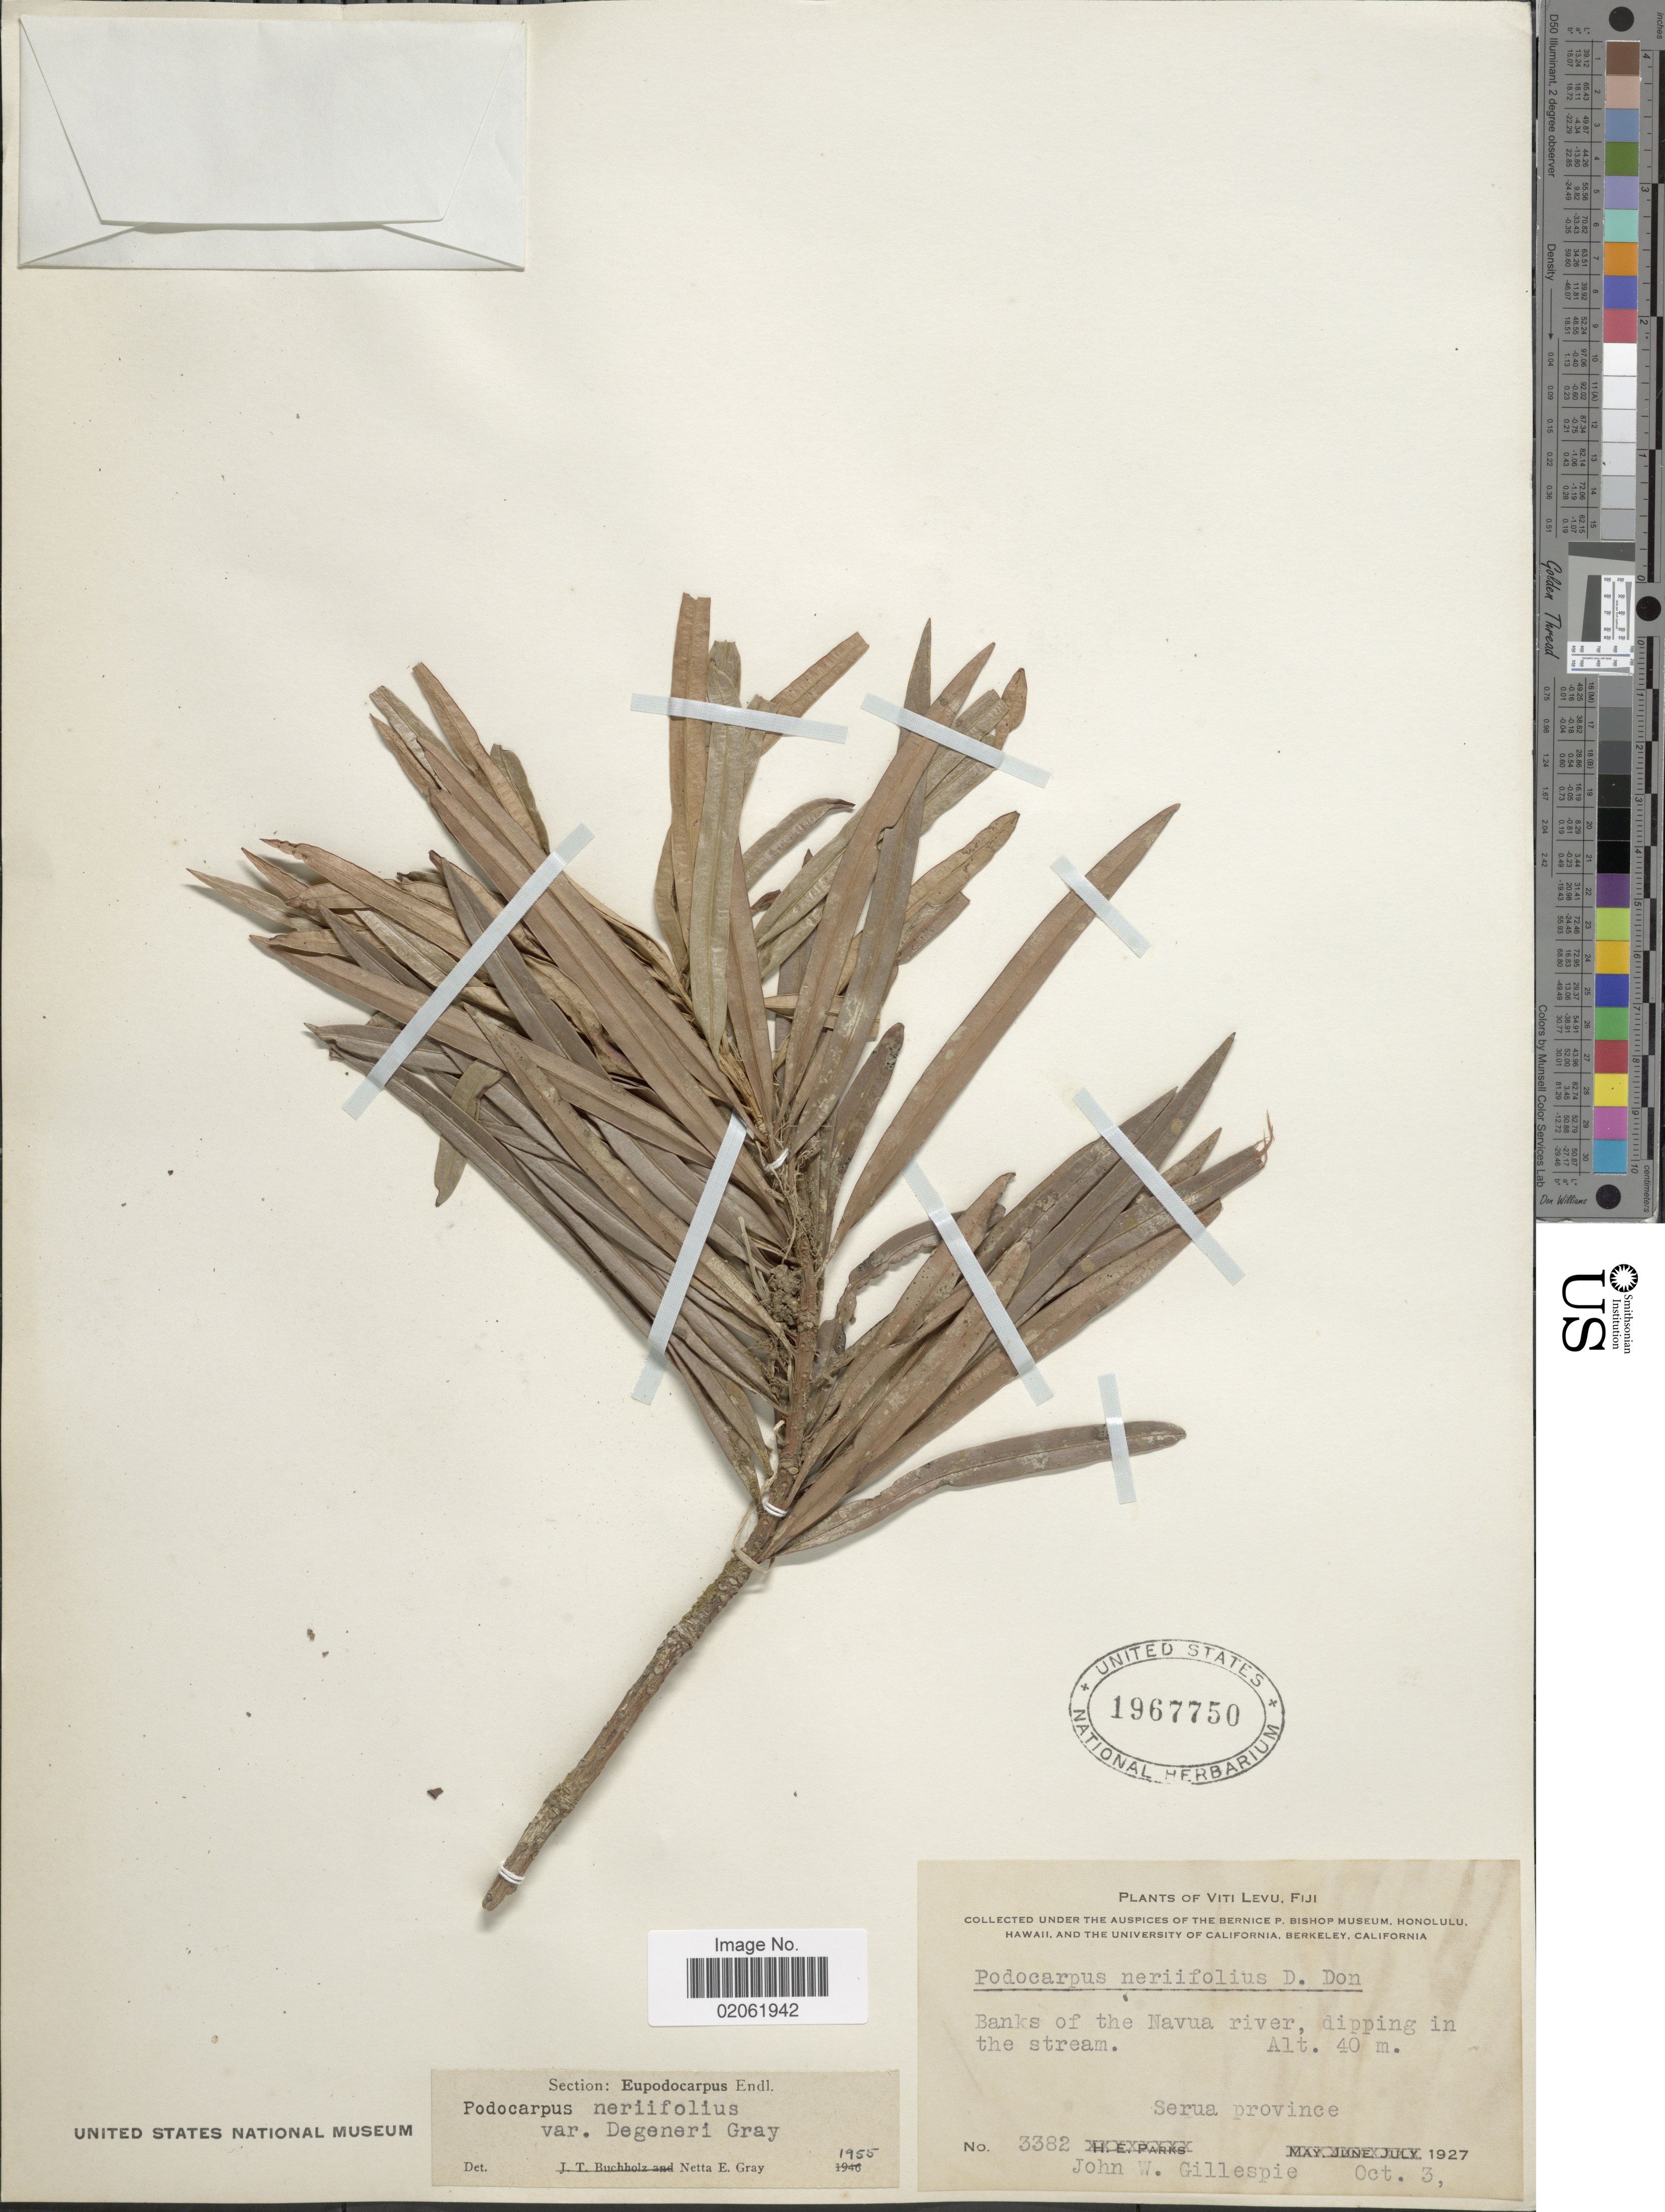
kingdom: Plantae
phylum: Tracheophyta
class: Pinopsida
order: Pinales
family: Podocarpaceae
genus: Podocarpus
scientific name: Podocarpus neriifolius var. degeneri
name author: N.E. Gray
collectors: J. W. Gillespie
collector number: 3382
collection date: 1927-10-03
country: Fiji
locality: Viti Levu, Fiji. Banks of the Navua river, dipping in the stream.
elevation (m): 40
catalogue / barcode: US 1967750